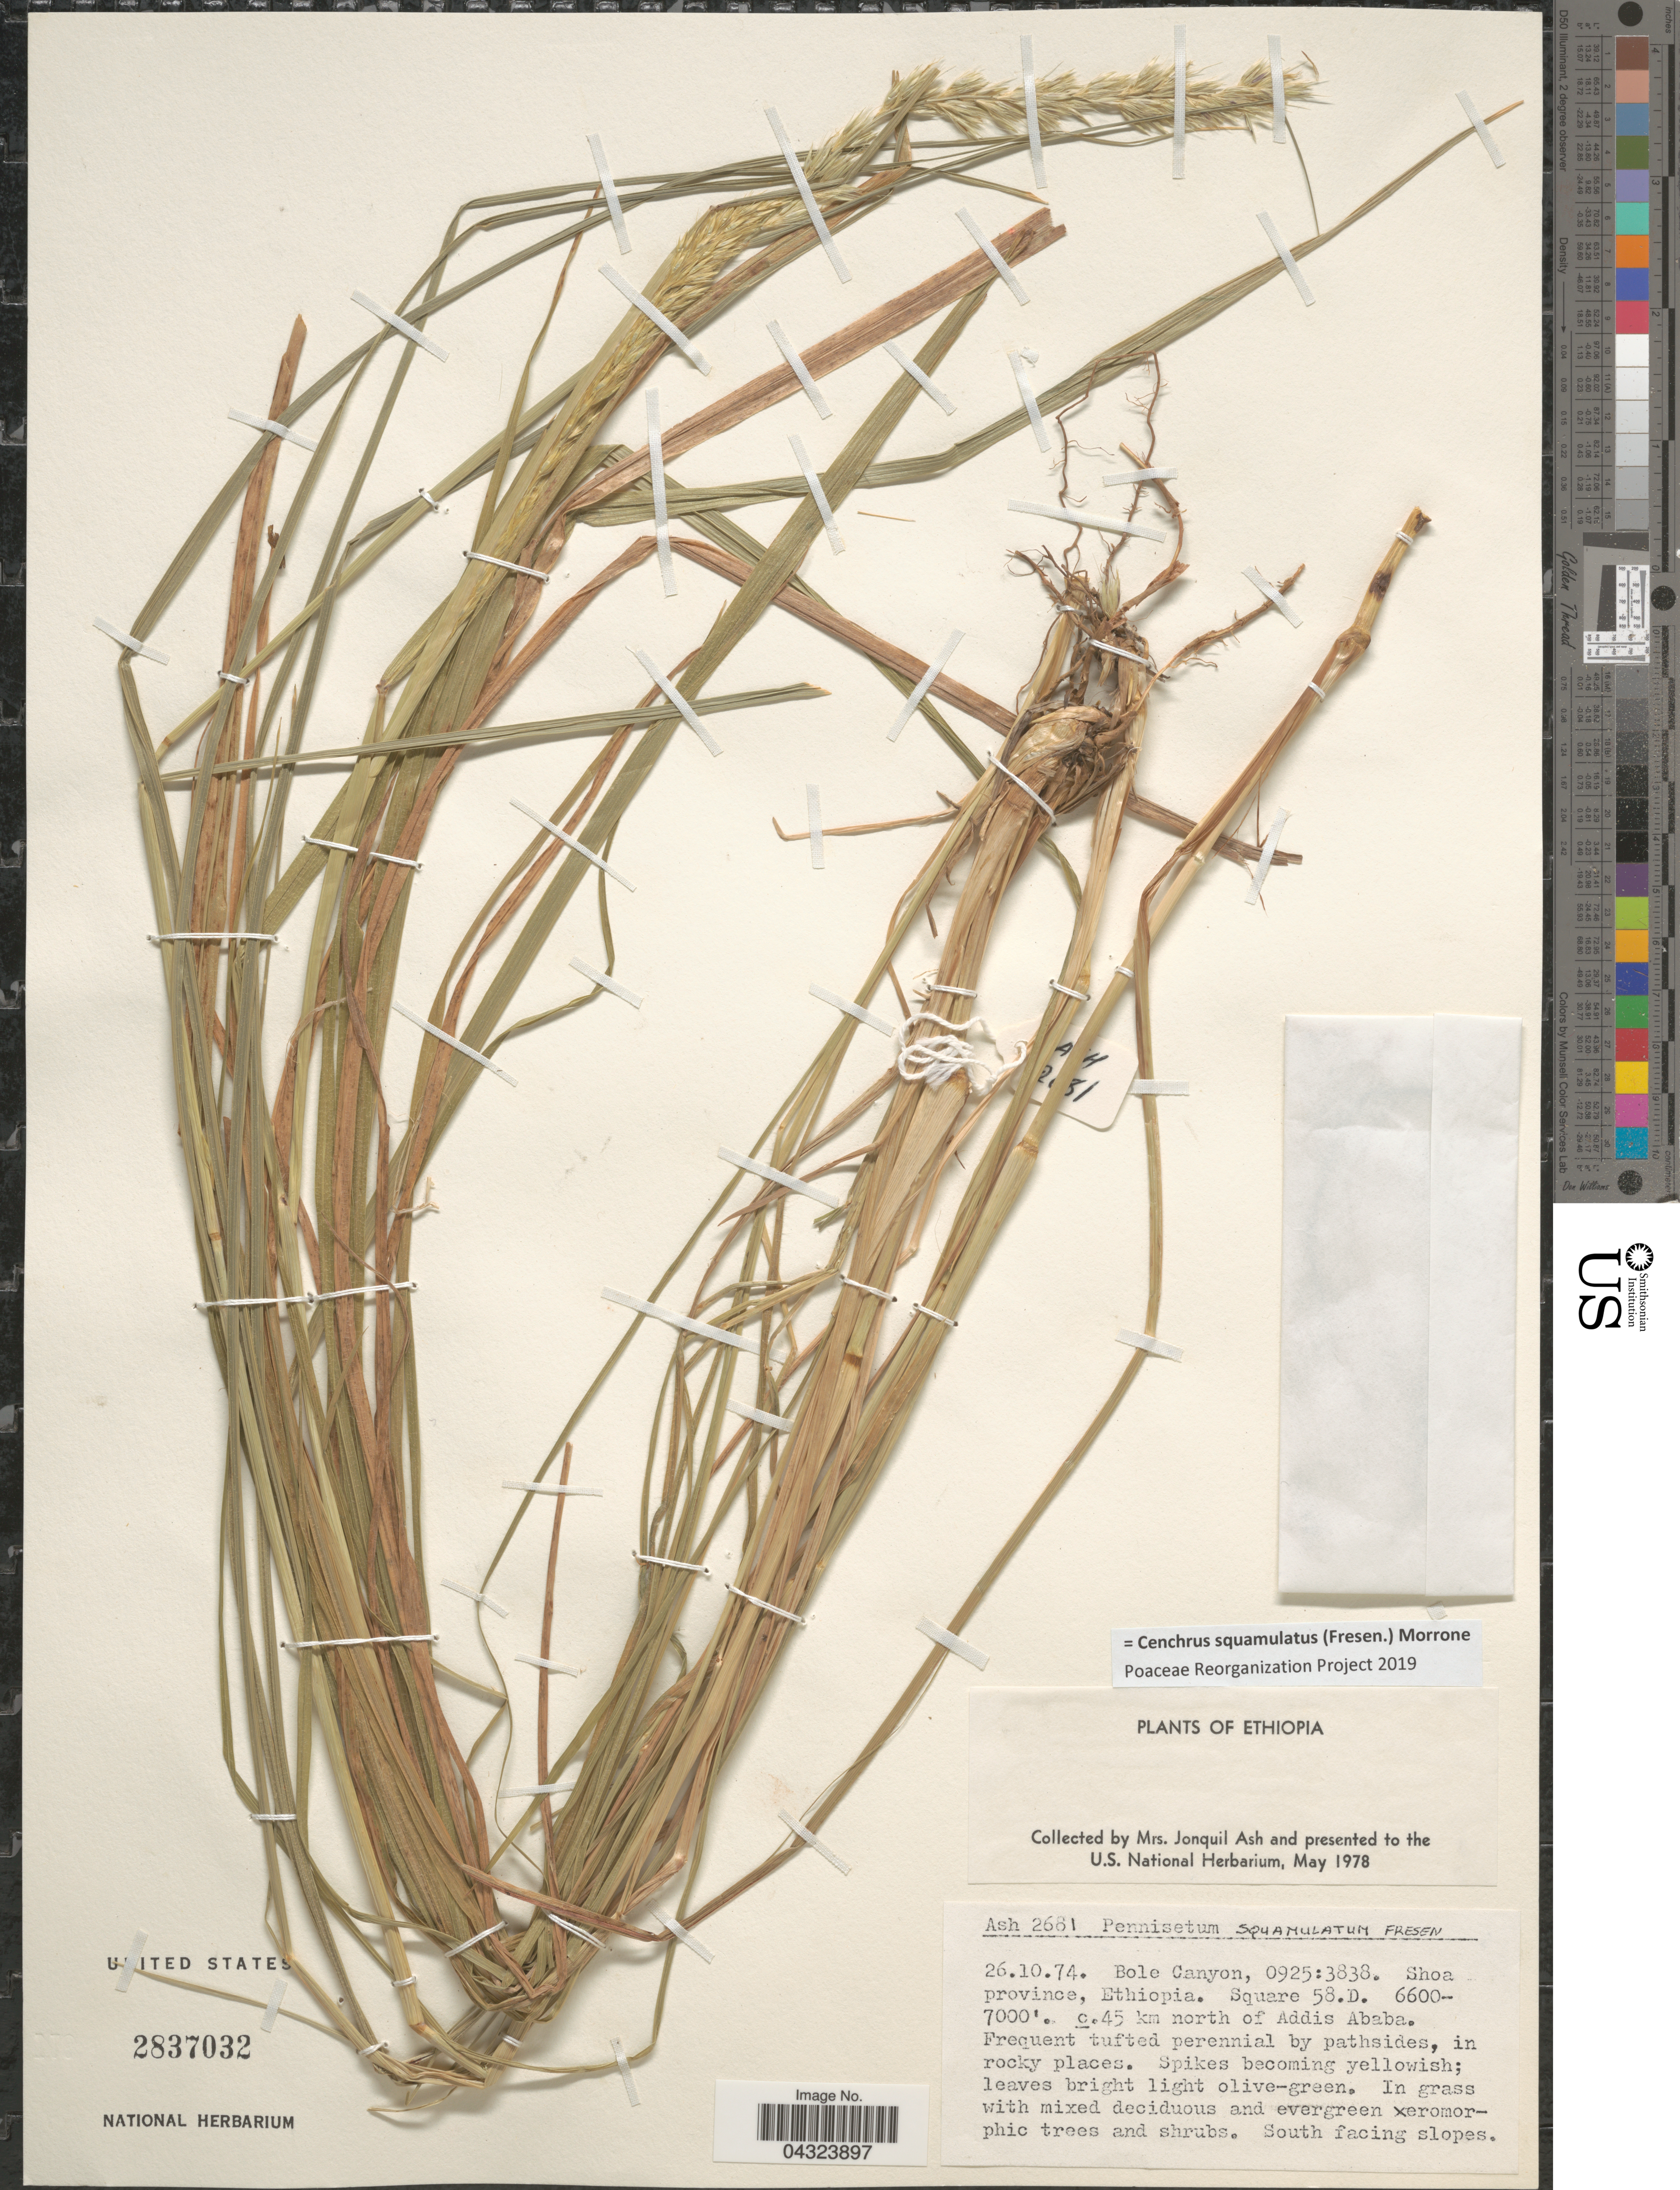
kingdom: Plantae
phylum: Tracheophyta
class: Liliopsida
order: Poales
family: Poaceae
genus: Cenchrus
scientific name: Cenchrus squamulatus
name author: (Fresen.) Morrone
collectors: J. Ash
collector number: Ash2681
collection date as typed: Transcribed d/m/y: 26/10/74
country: Ethiopia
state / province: Addis Ababa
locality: Bole Canyon, 0925:3838. Shoa province. Square 58.D. c.45 km north of Addis Ababa.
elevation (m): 2012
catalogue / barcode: US 2837032